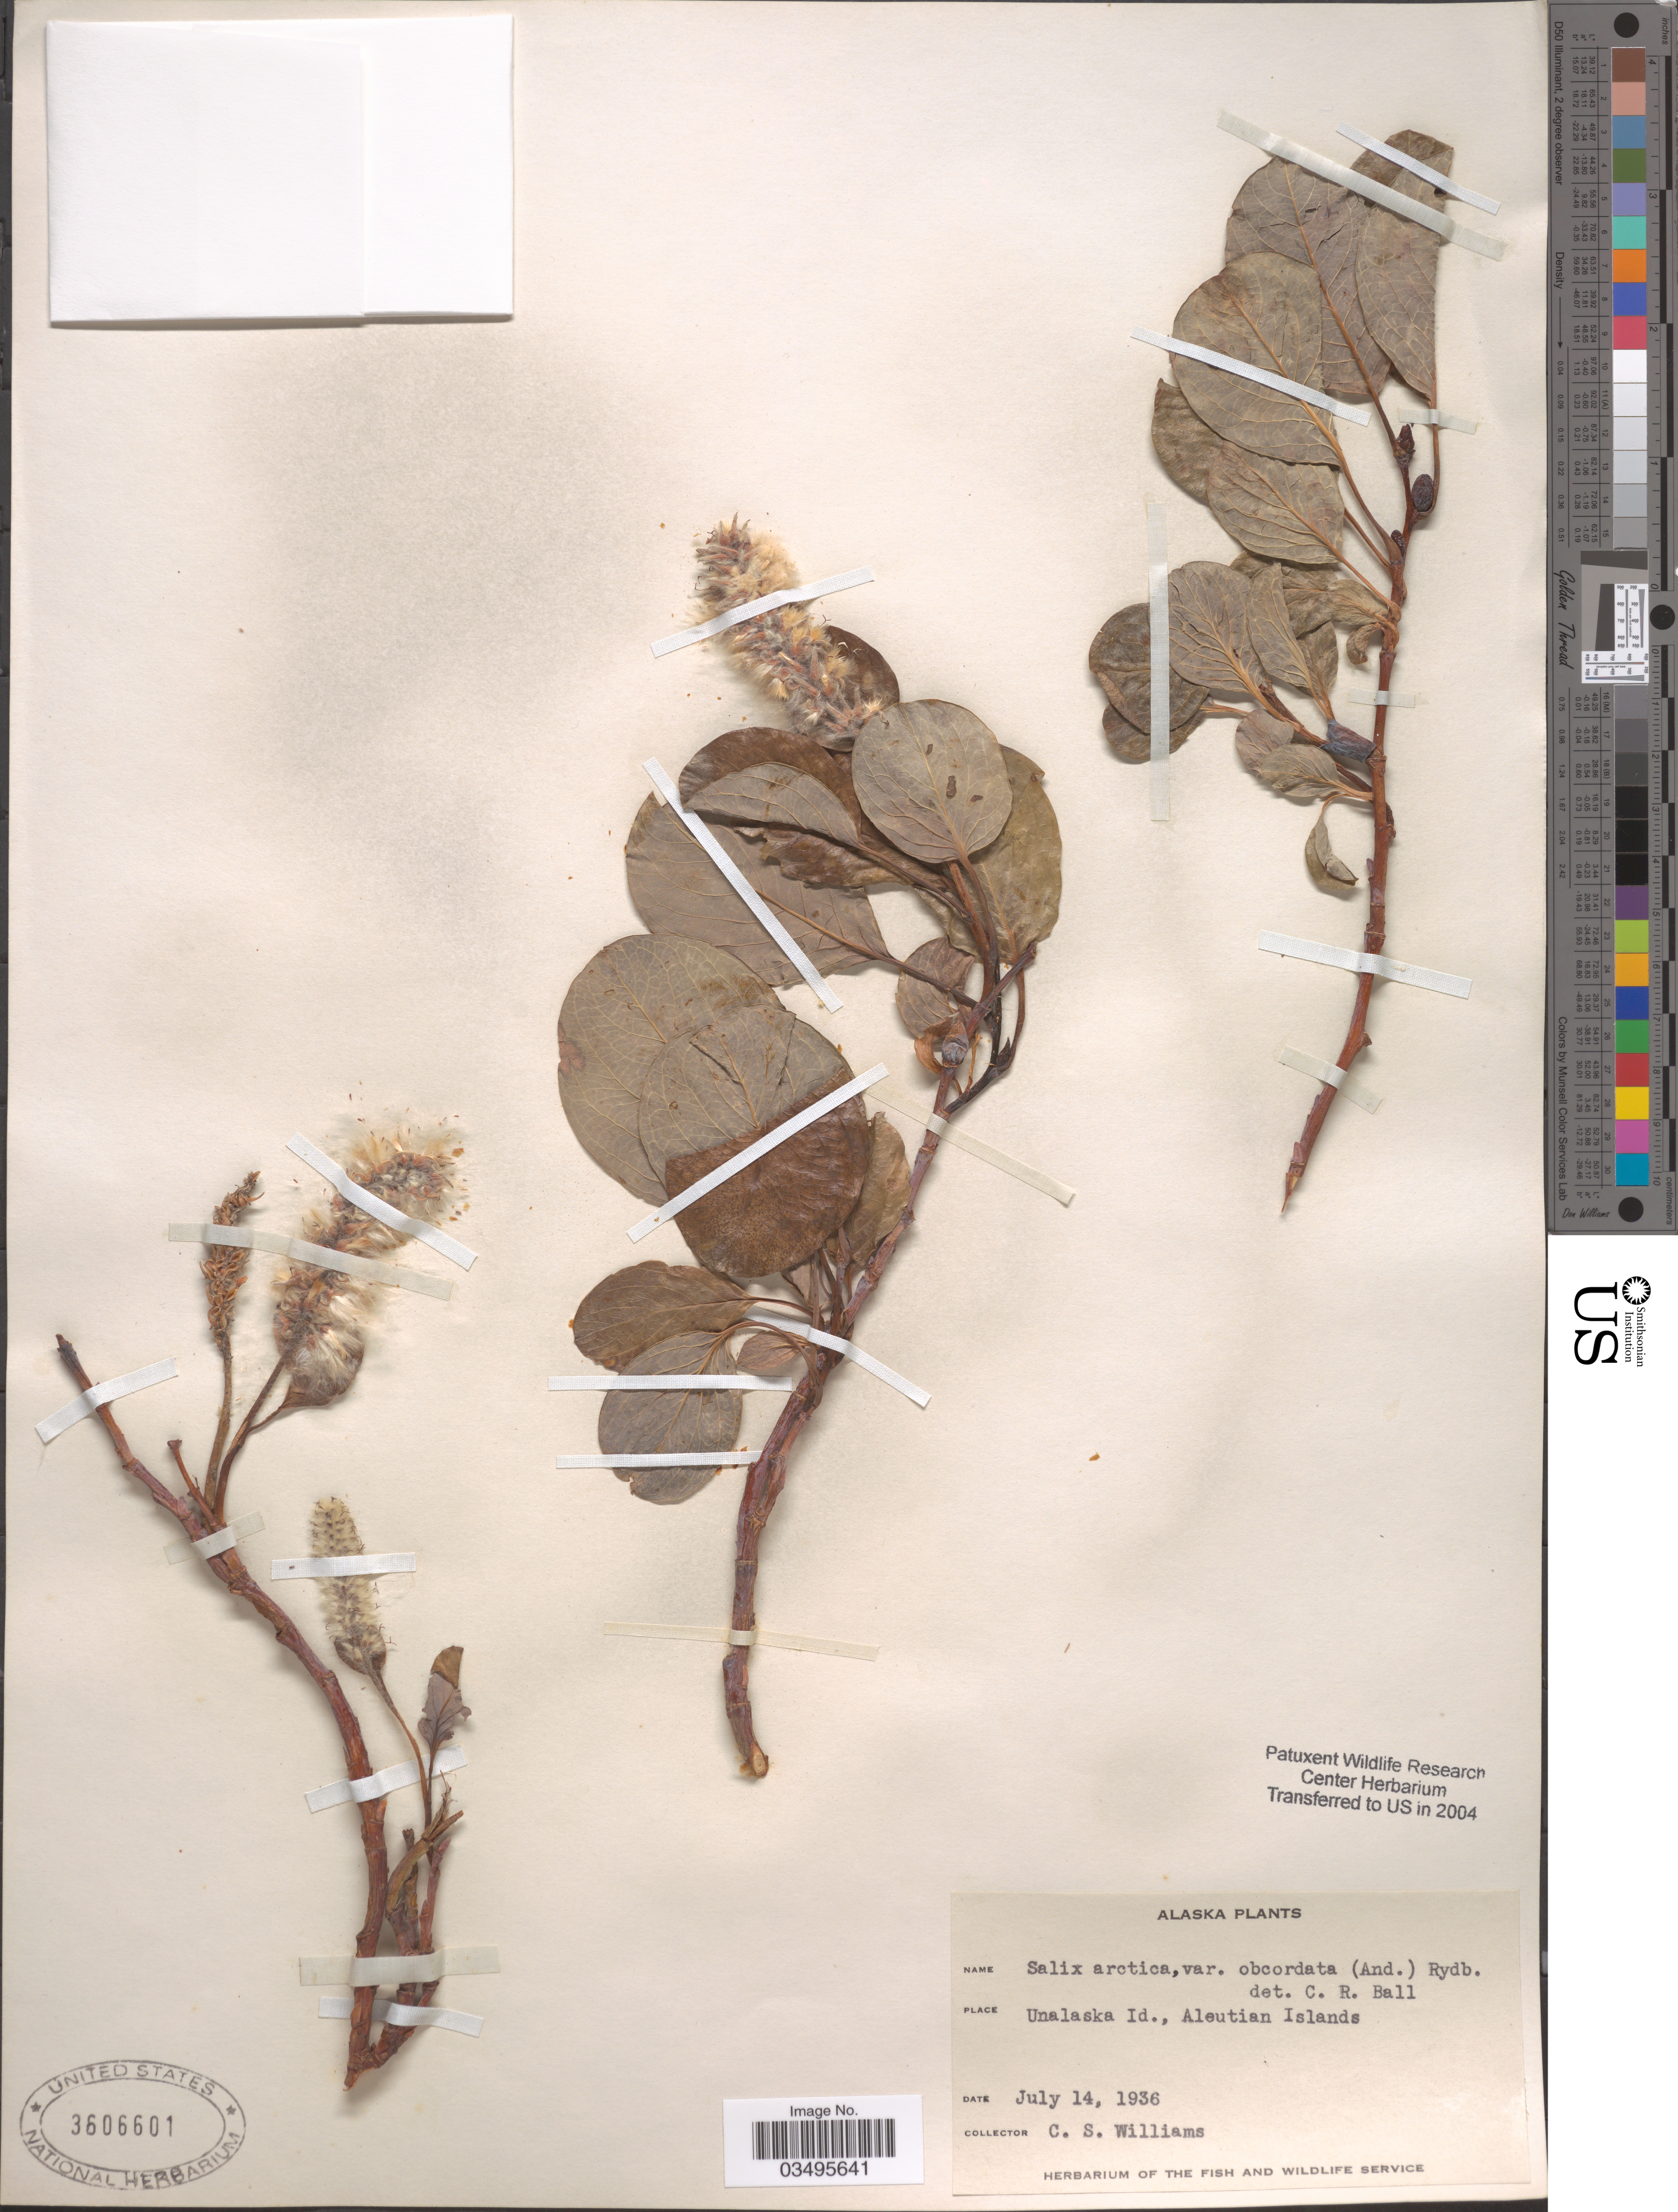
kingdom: Plantae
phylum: Tracheophyta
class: Magnoliopsida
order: Malpighiales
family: Salicaceae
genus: Salix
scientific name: Salix arctica var. obcordata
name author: (Andersson) Rydb.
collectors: C. Williams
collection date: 1936-07-14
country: United States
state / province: Alaska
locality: Unalaska Id., Aleutian Islands.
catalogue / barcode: US 3606601